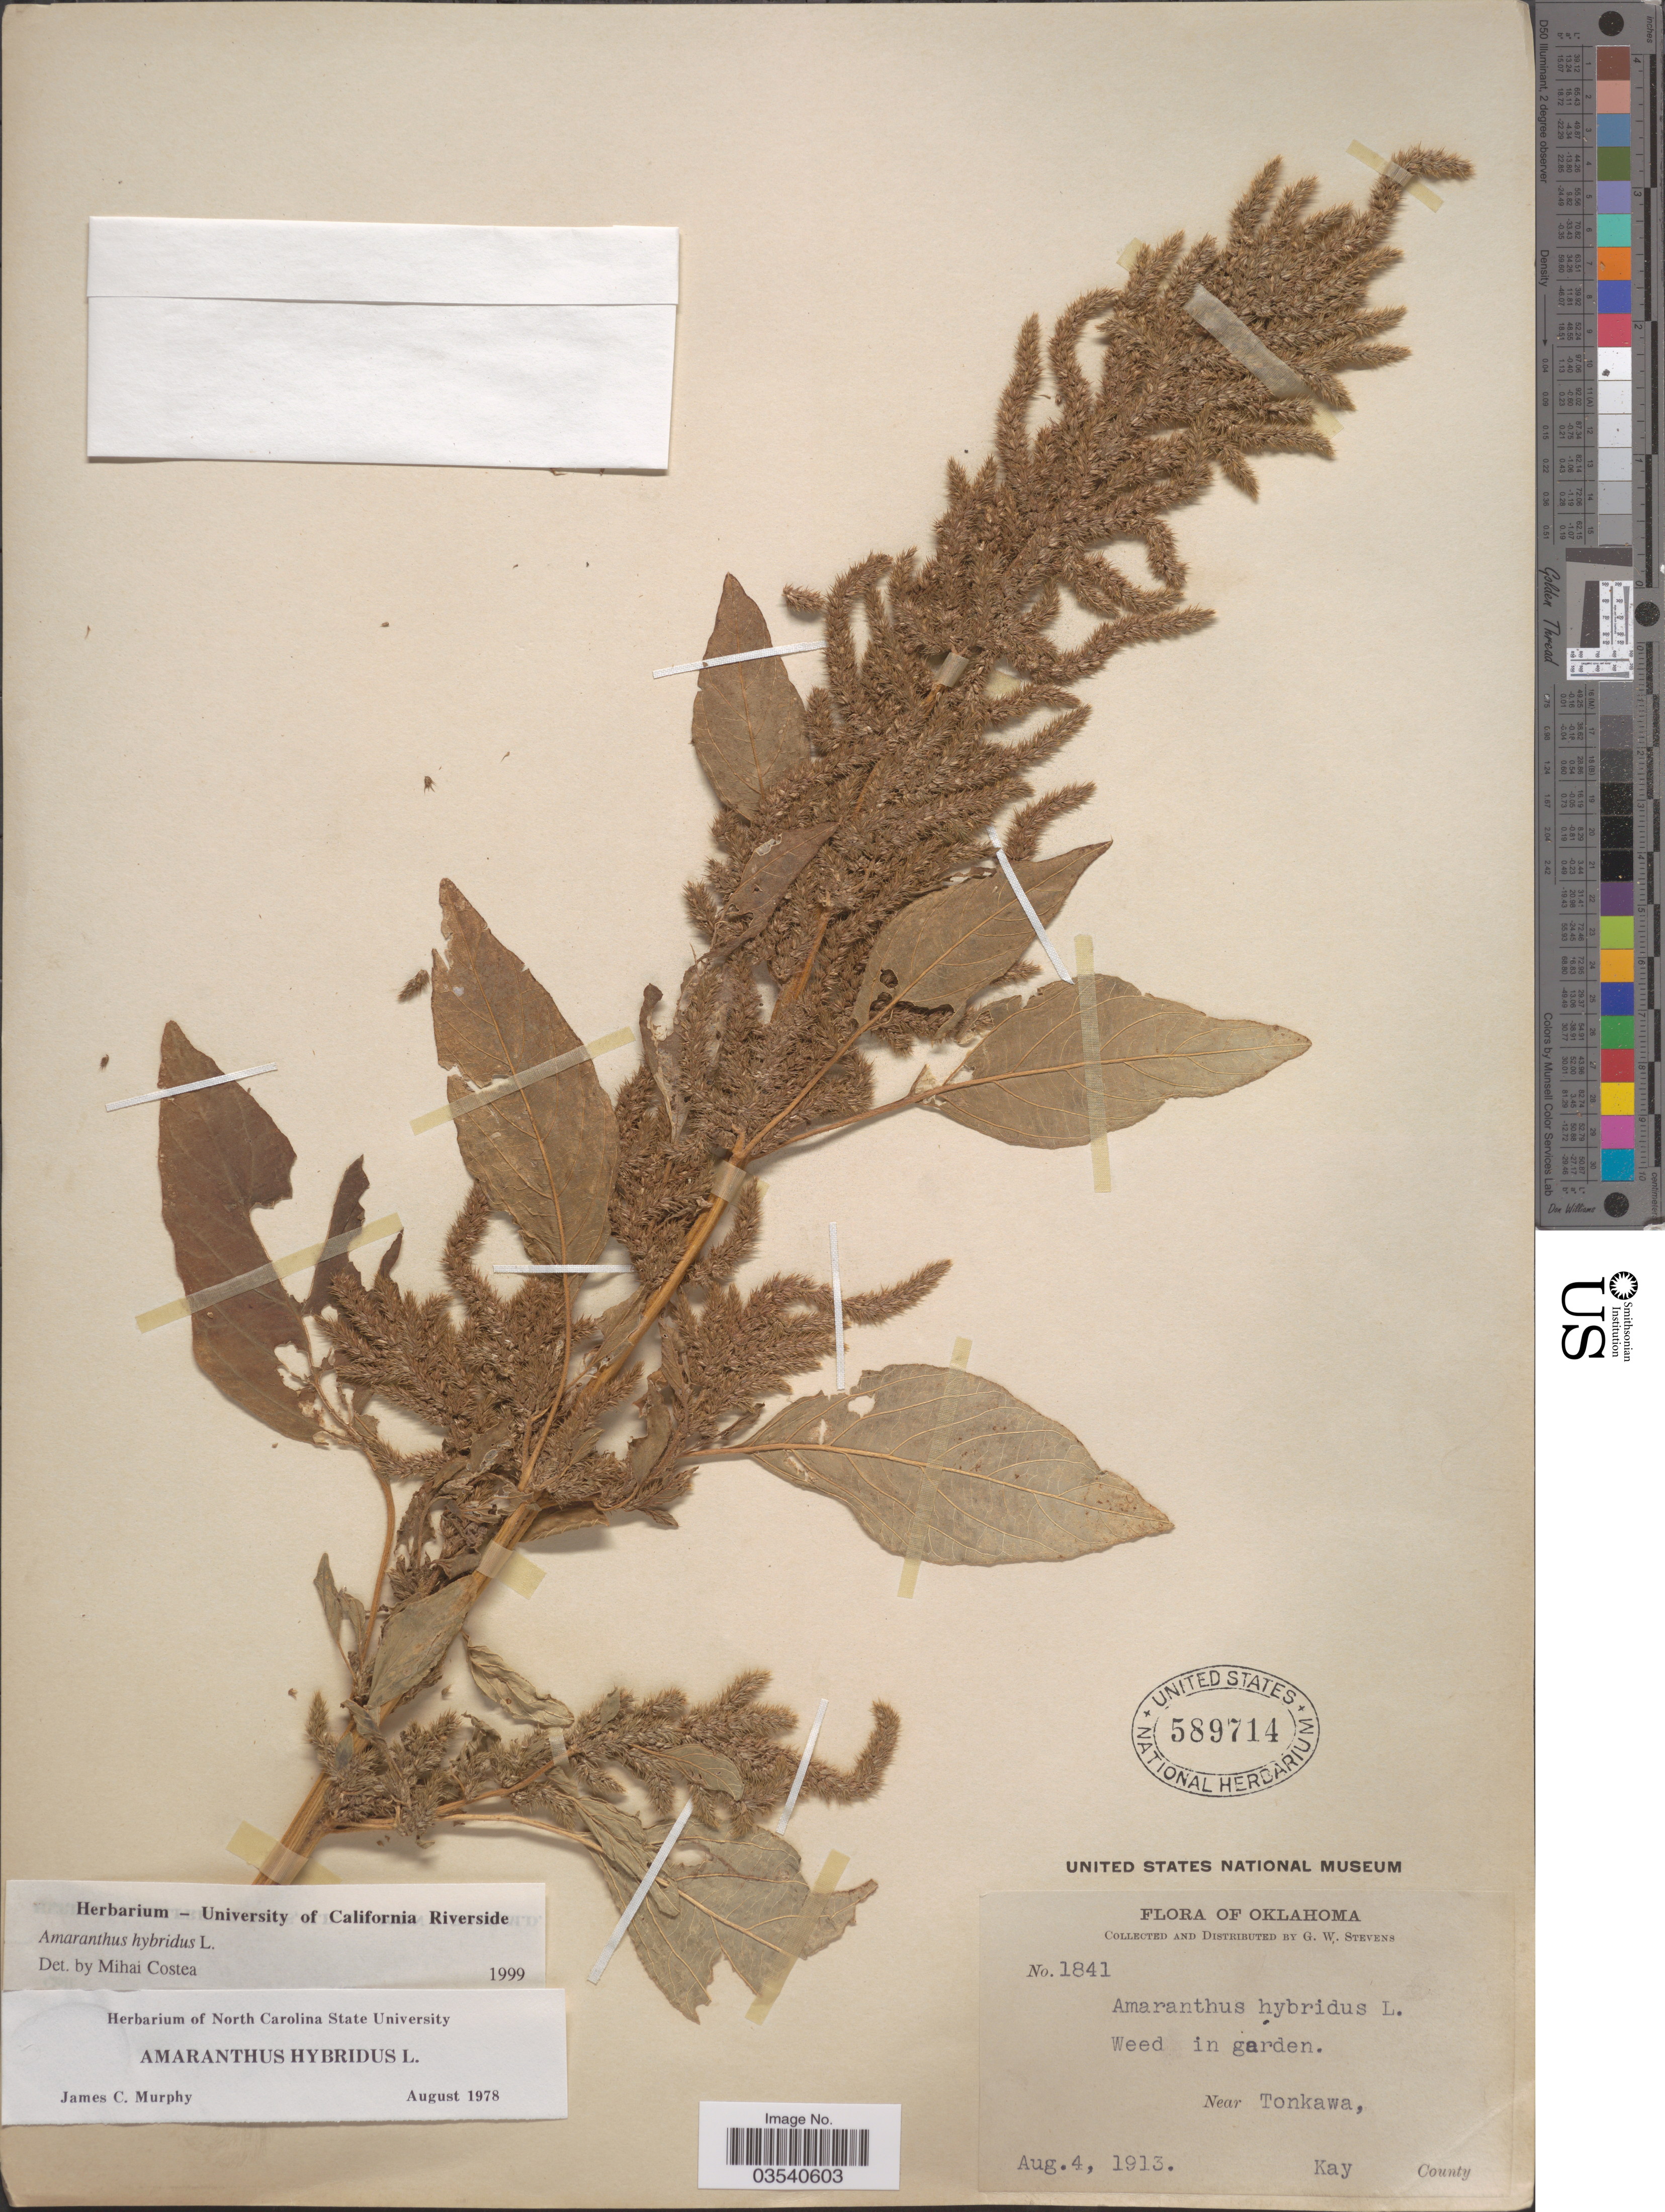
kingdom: Plantae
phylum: Tracheophyta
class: Magnoliopsida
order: Caryophyllales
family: Amaranthaceae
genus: Amaranthus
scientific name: Amaranthus hybridus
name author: L.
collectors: G. W. Stevens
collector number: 1841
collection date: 1913-08-04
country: United States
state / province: Oklahoma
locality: Weed in garden. Near Tonkawa. Kay County.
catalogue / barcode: US 589714